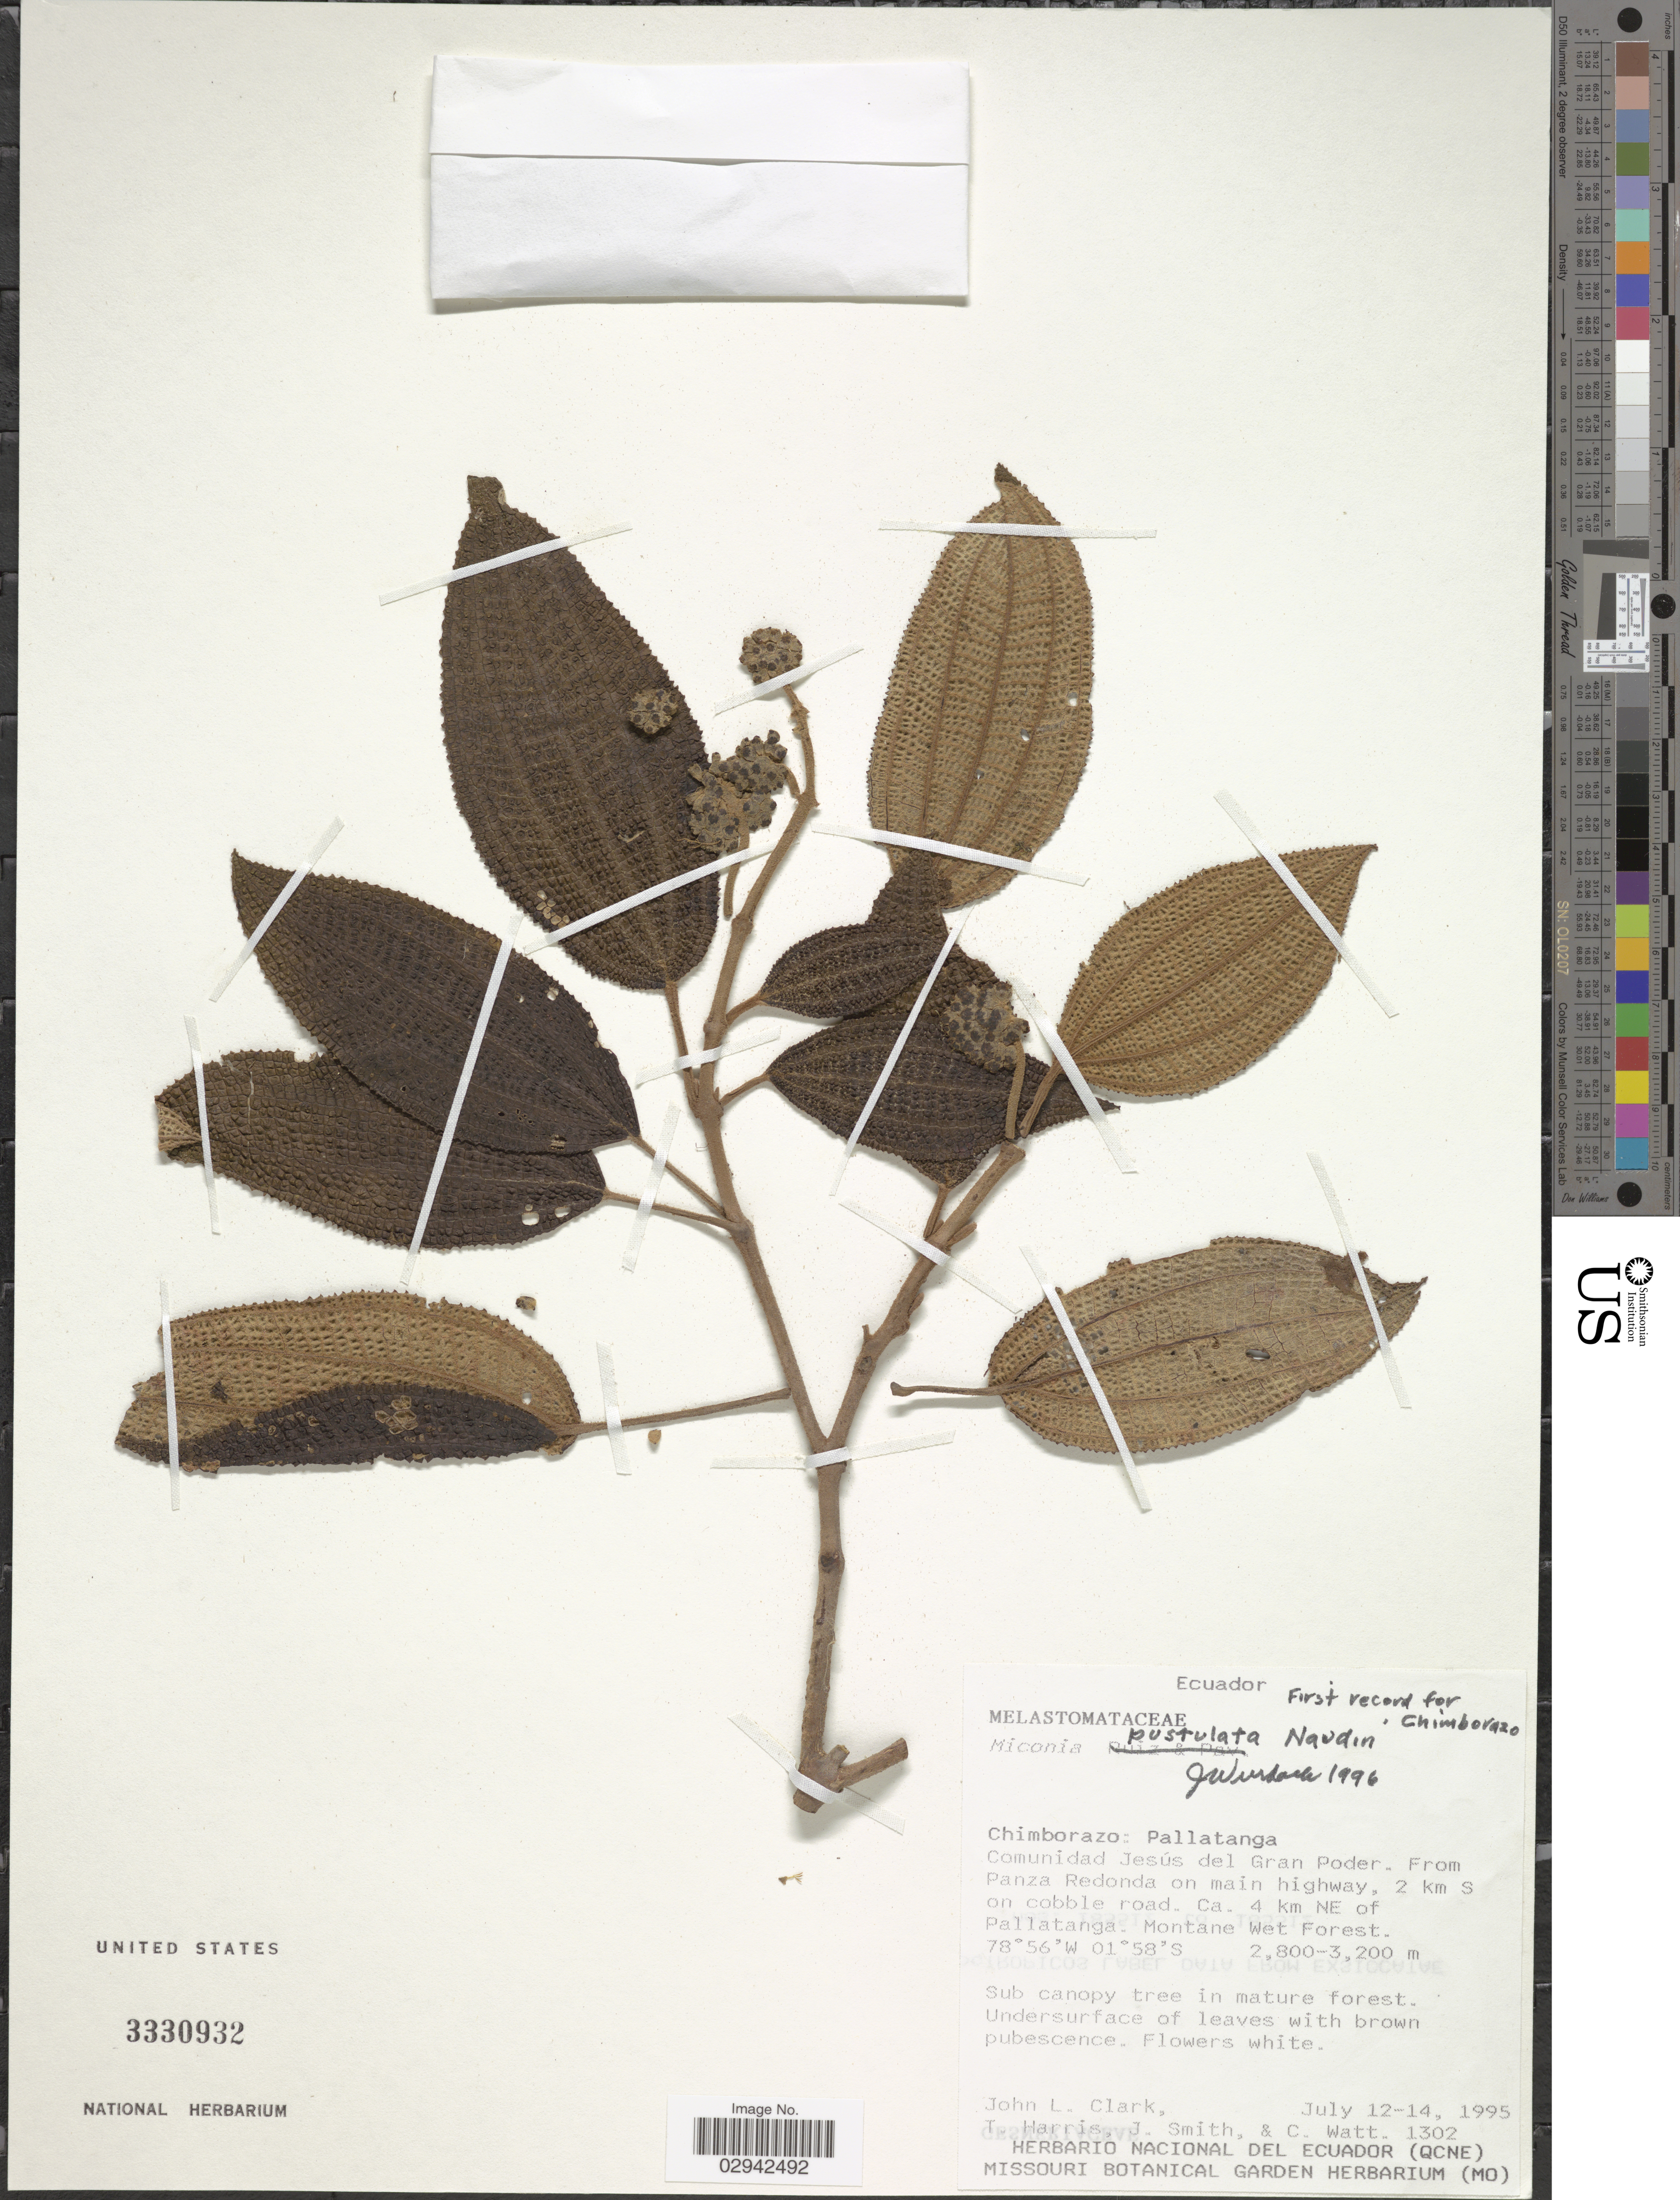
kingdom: Plantae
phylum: Tracheophyta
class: Magnoliopsida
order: Myrtales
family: Melastomataceae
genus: Miconia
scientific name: Miconia pustulata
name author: Naudin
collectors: J. L. Clark, T. Harris, J. Smith & C. Watt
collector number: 1302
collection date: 1995-07-12/1995-07-14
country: Ecuador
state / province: Chimborazo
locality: Pallatanga, Comunidad Jesús del Gran Poder, From Panza Redonda on main highway, 2 km S on cobble road, Ca. 4 km NE of Pallatanga.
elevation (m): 2800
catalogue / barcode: US 3330932